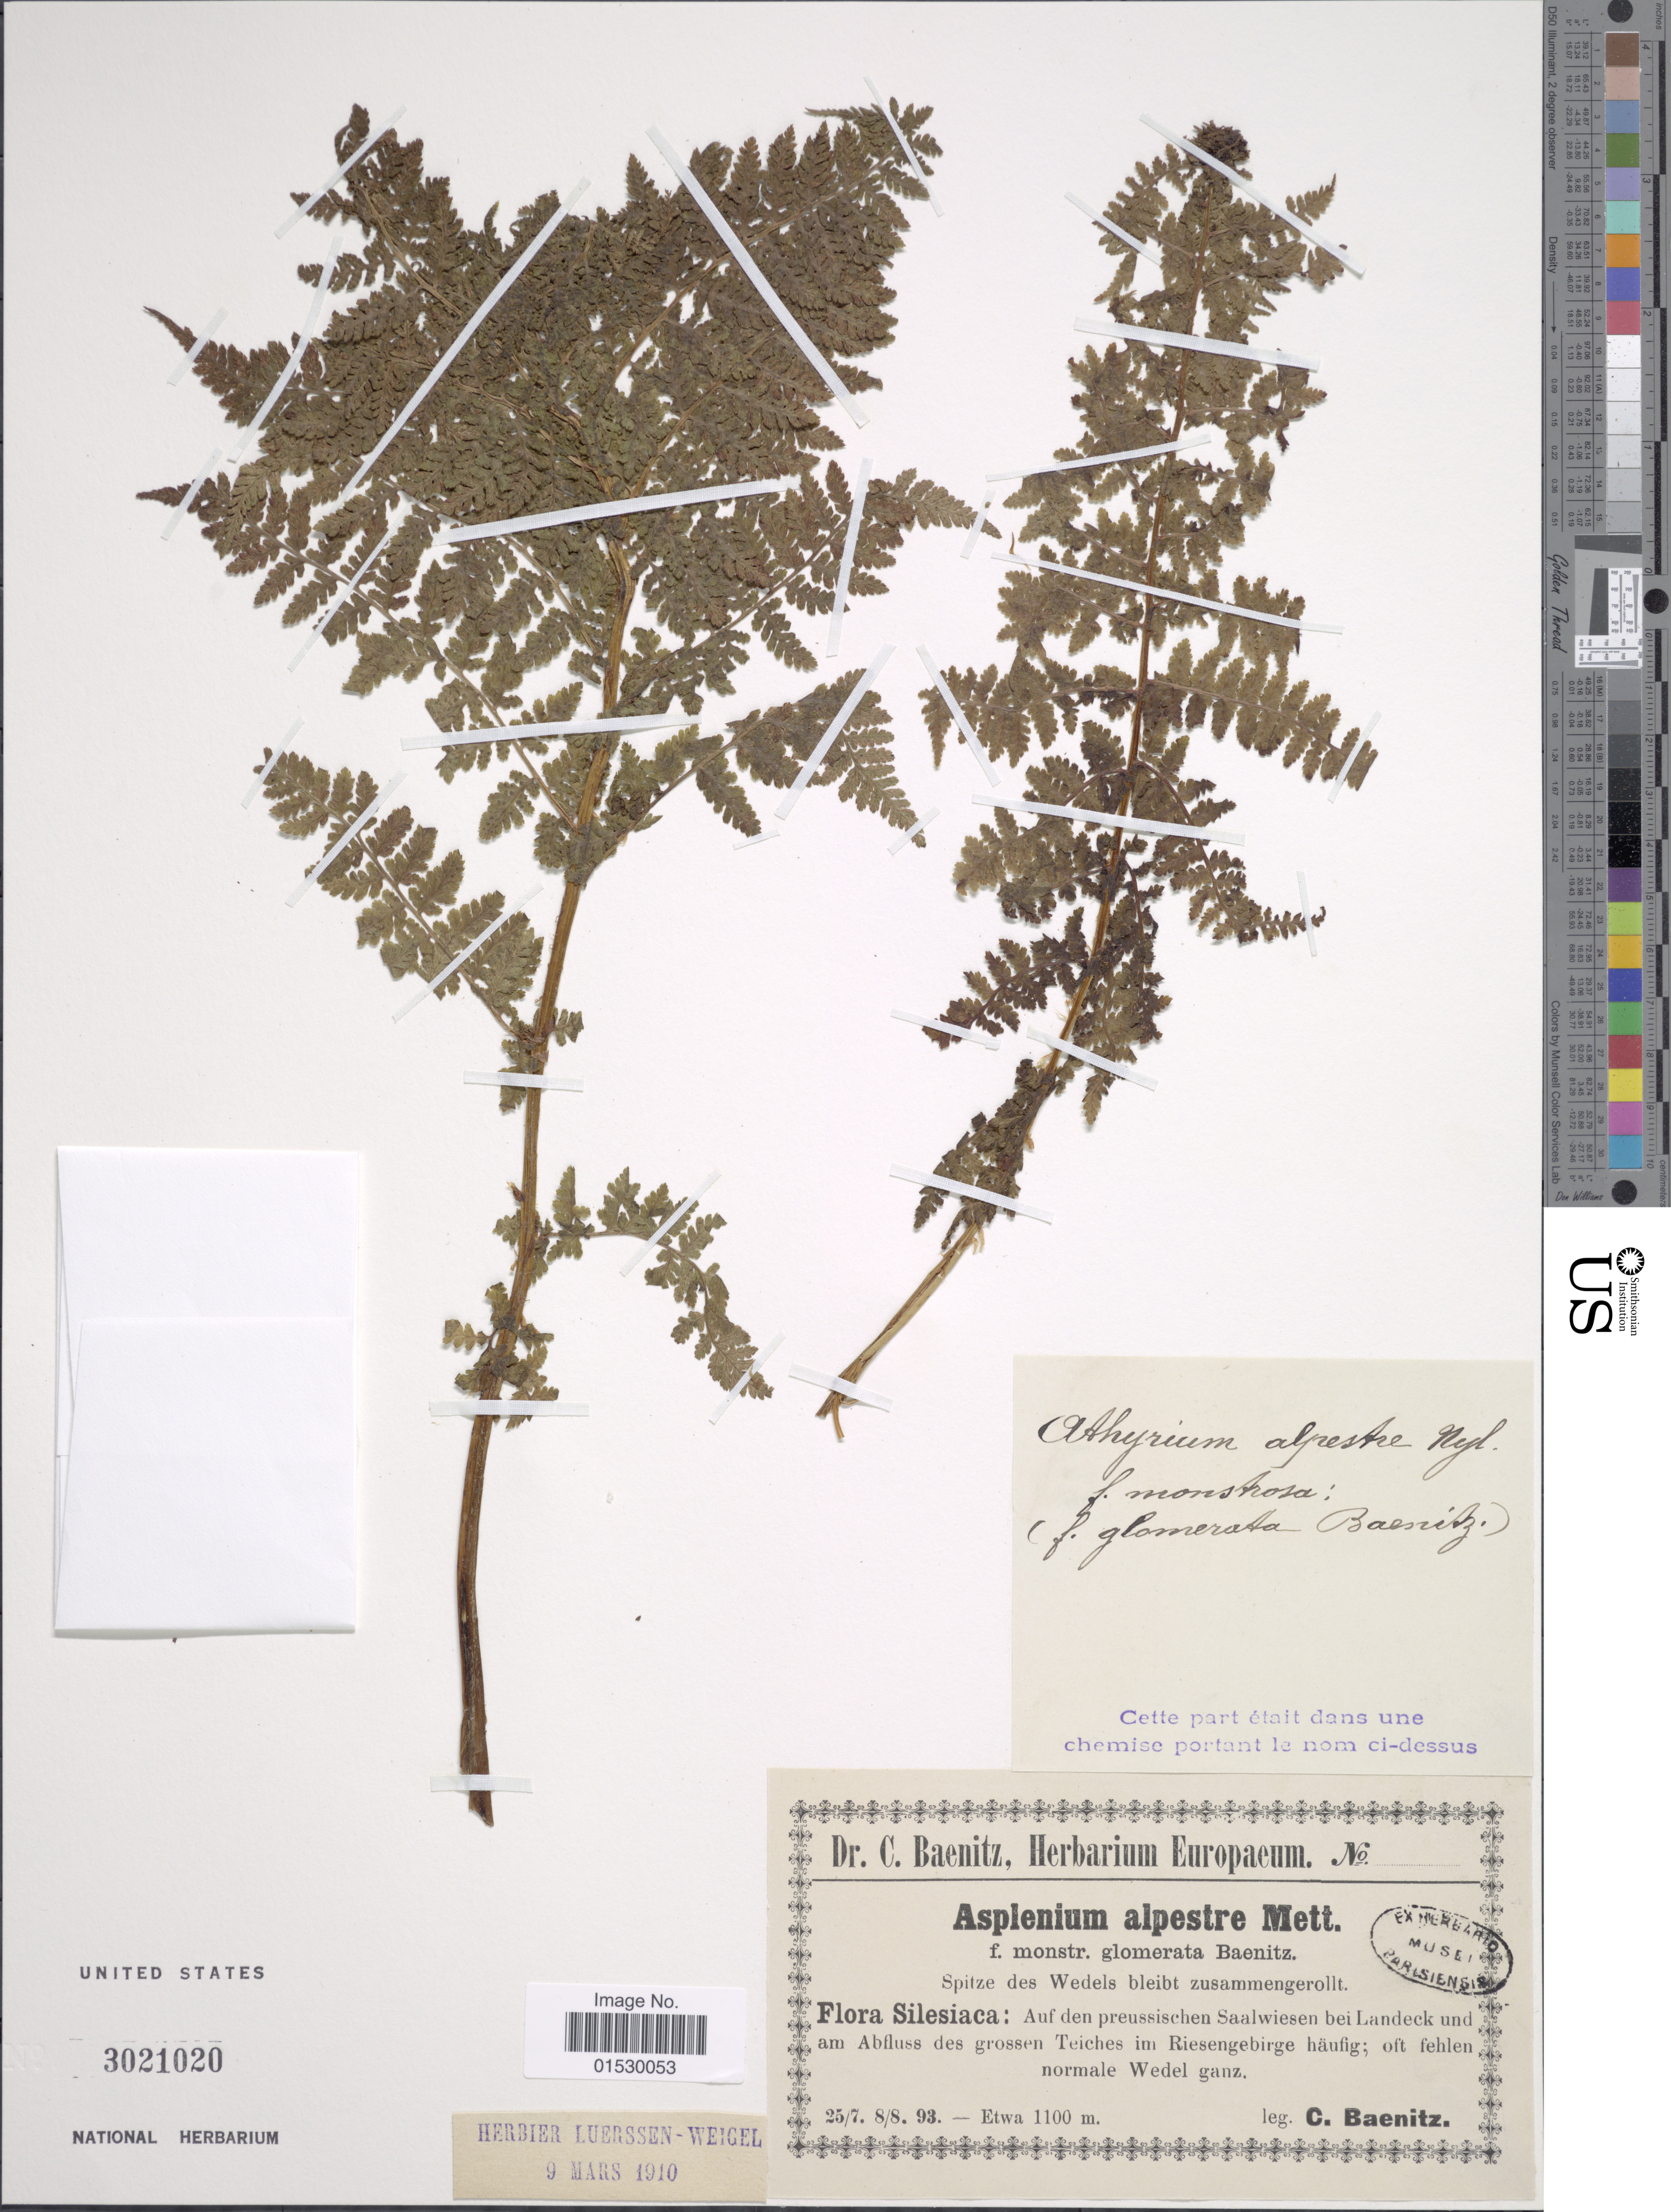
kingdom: Plantae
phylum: Tracheophyta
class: Polypodiopsida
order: Polypodiales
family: Athyriaceae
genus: Athyrium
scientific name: Athyrium alpestre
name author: (Hoppe) Rylands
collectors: C. G. Baenitz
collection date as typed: Transcribed d/m/y: 25/7/93 to 8/8/93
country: Poland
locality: Silesiaca:Auf den preussischen Saalwiesen bei Landeck und am Abfluss des grossen Teches im Riesengebirge haufig; oft fehlen normale Wedel ganz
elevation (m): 1100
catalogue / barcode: US 3021020